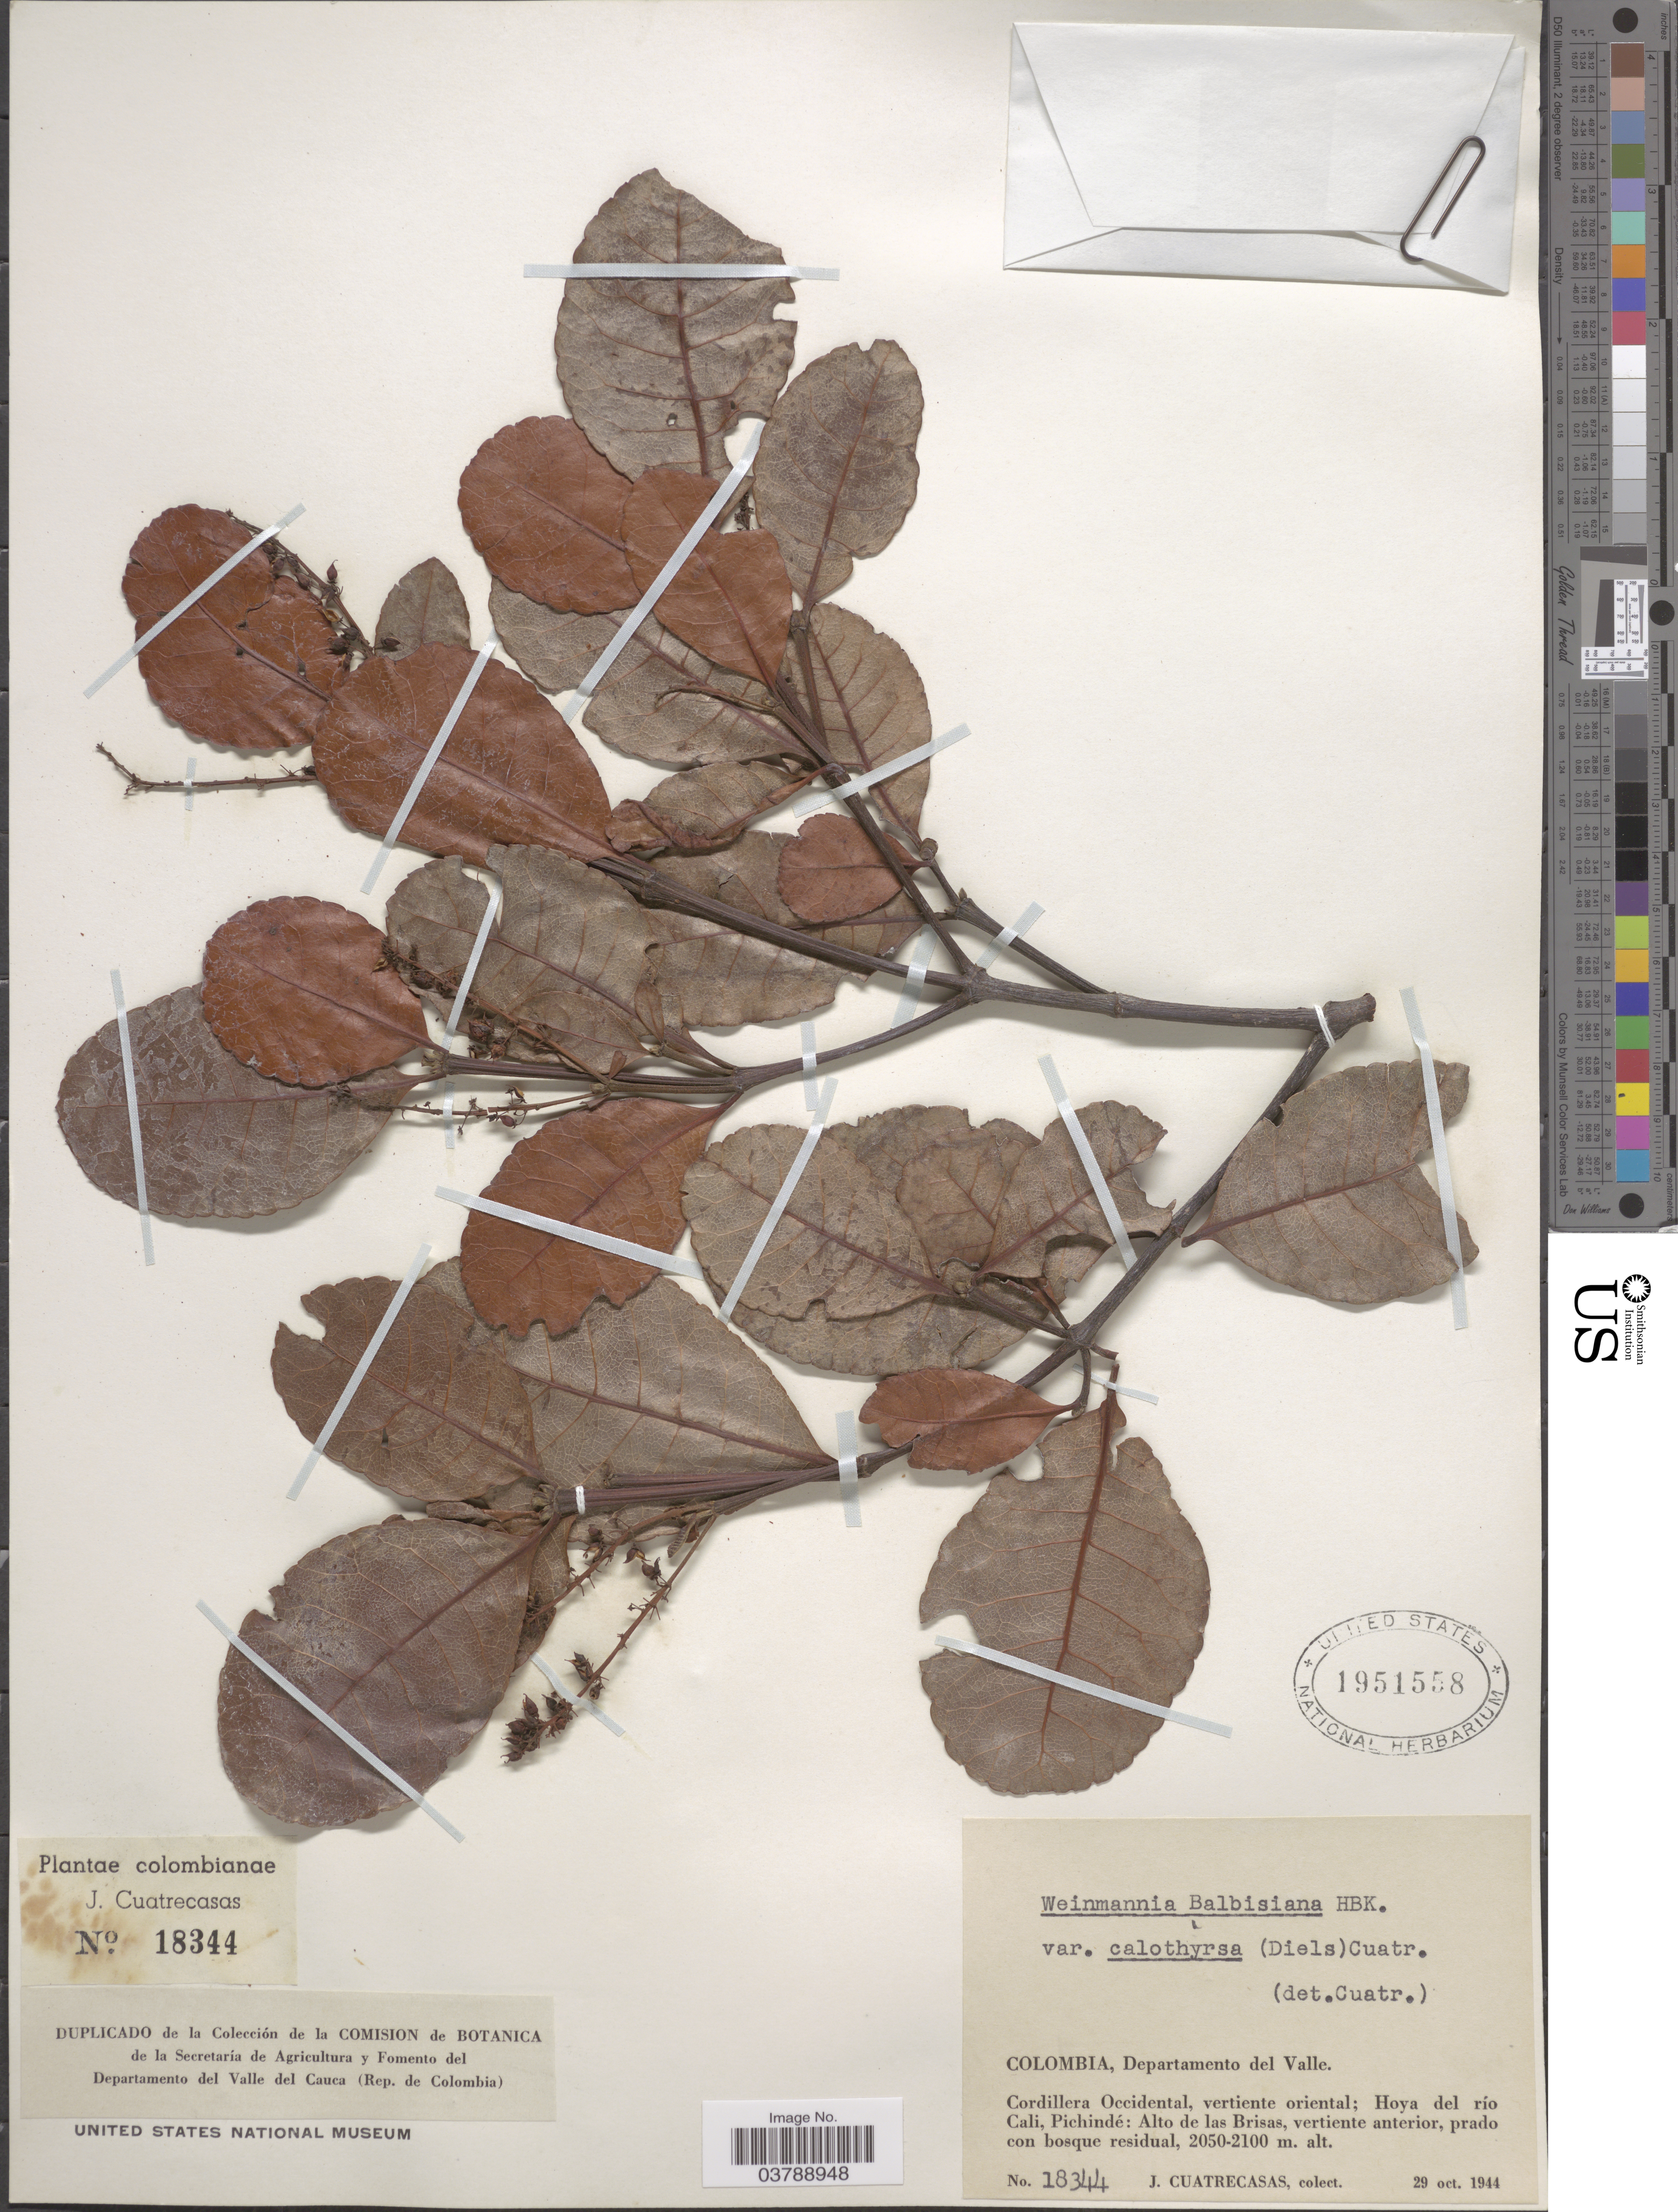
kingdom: Plantae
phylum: Tracheophyta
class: Magnoliopsida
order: Oxalidales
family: Cunoniaceae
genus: Weinmannia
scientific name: Weinmannia calothyrsa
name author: Diels in Urb.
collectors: J. Cuatrecasas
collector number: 18344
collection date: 1944-10-29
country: Colombia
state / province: Valle del Cauca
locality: Departamento del Valle. Cordillera Occidental, vertiente oriental; Hoya del río Cali, Pichindé: Alto de las Brisas, vertiente anterior.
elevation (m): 2050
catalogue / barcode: US 1951558